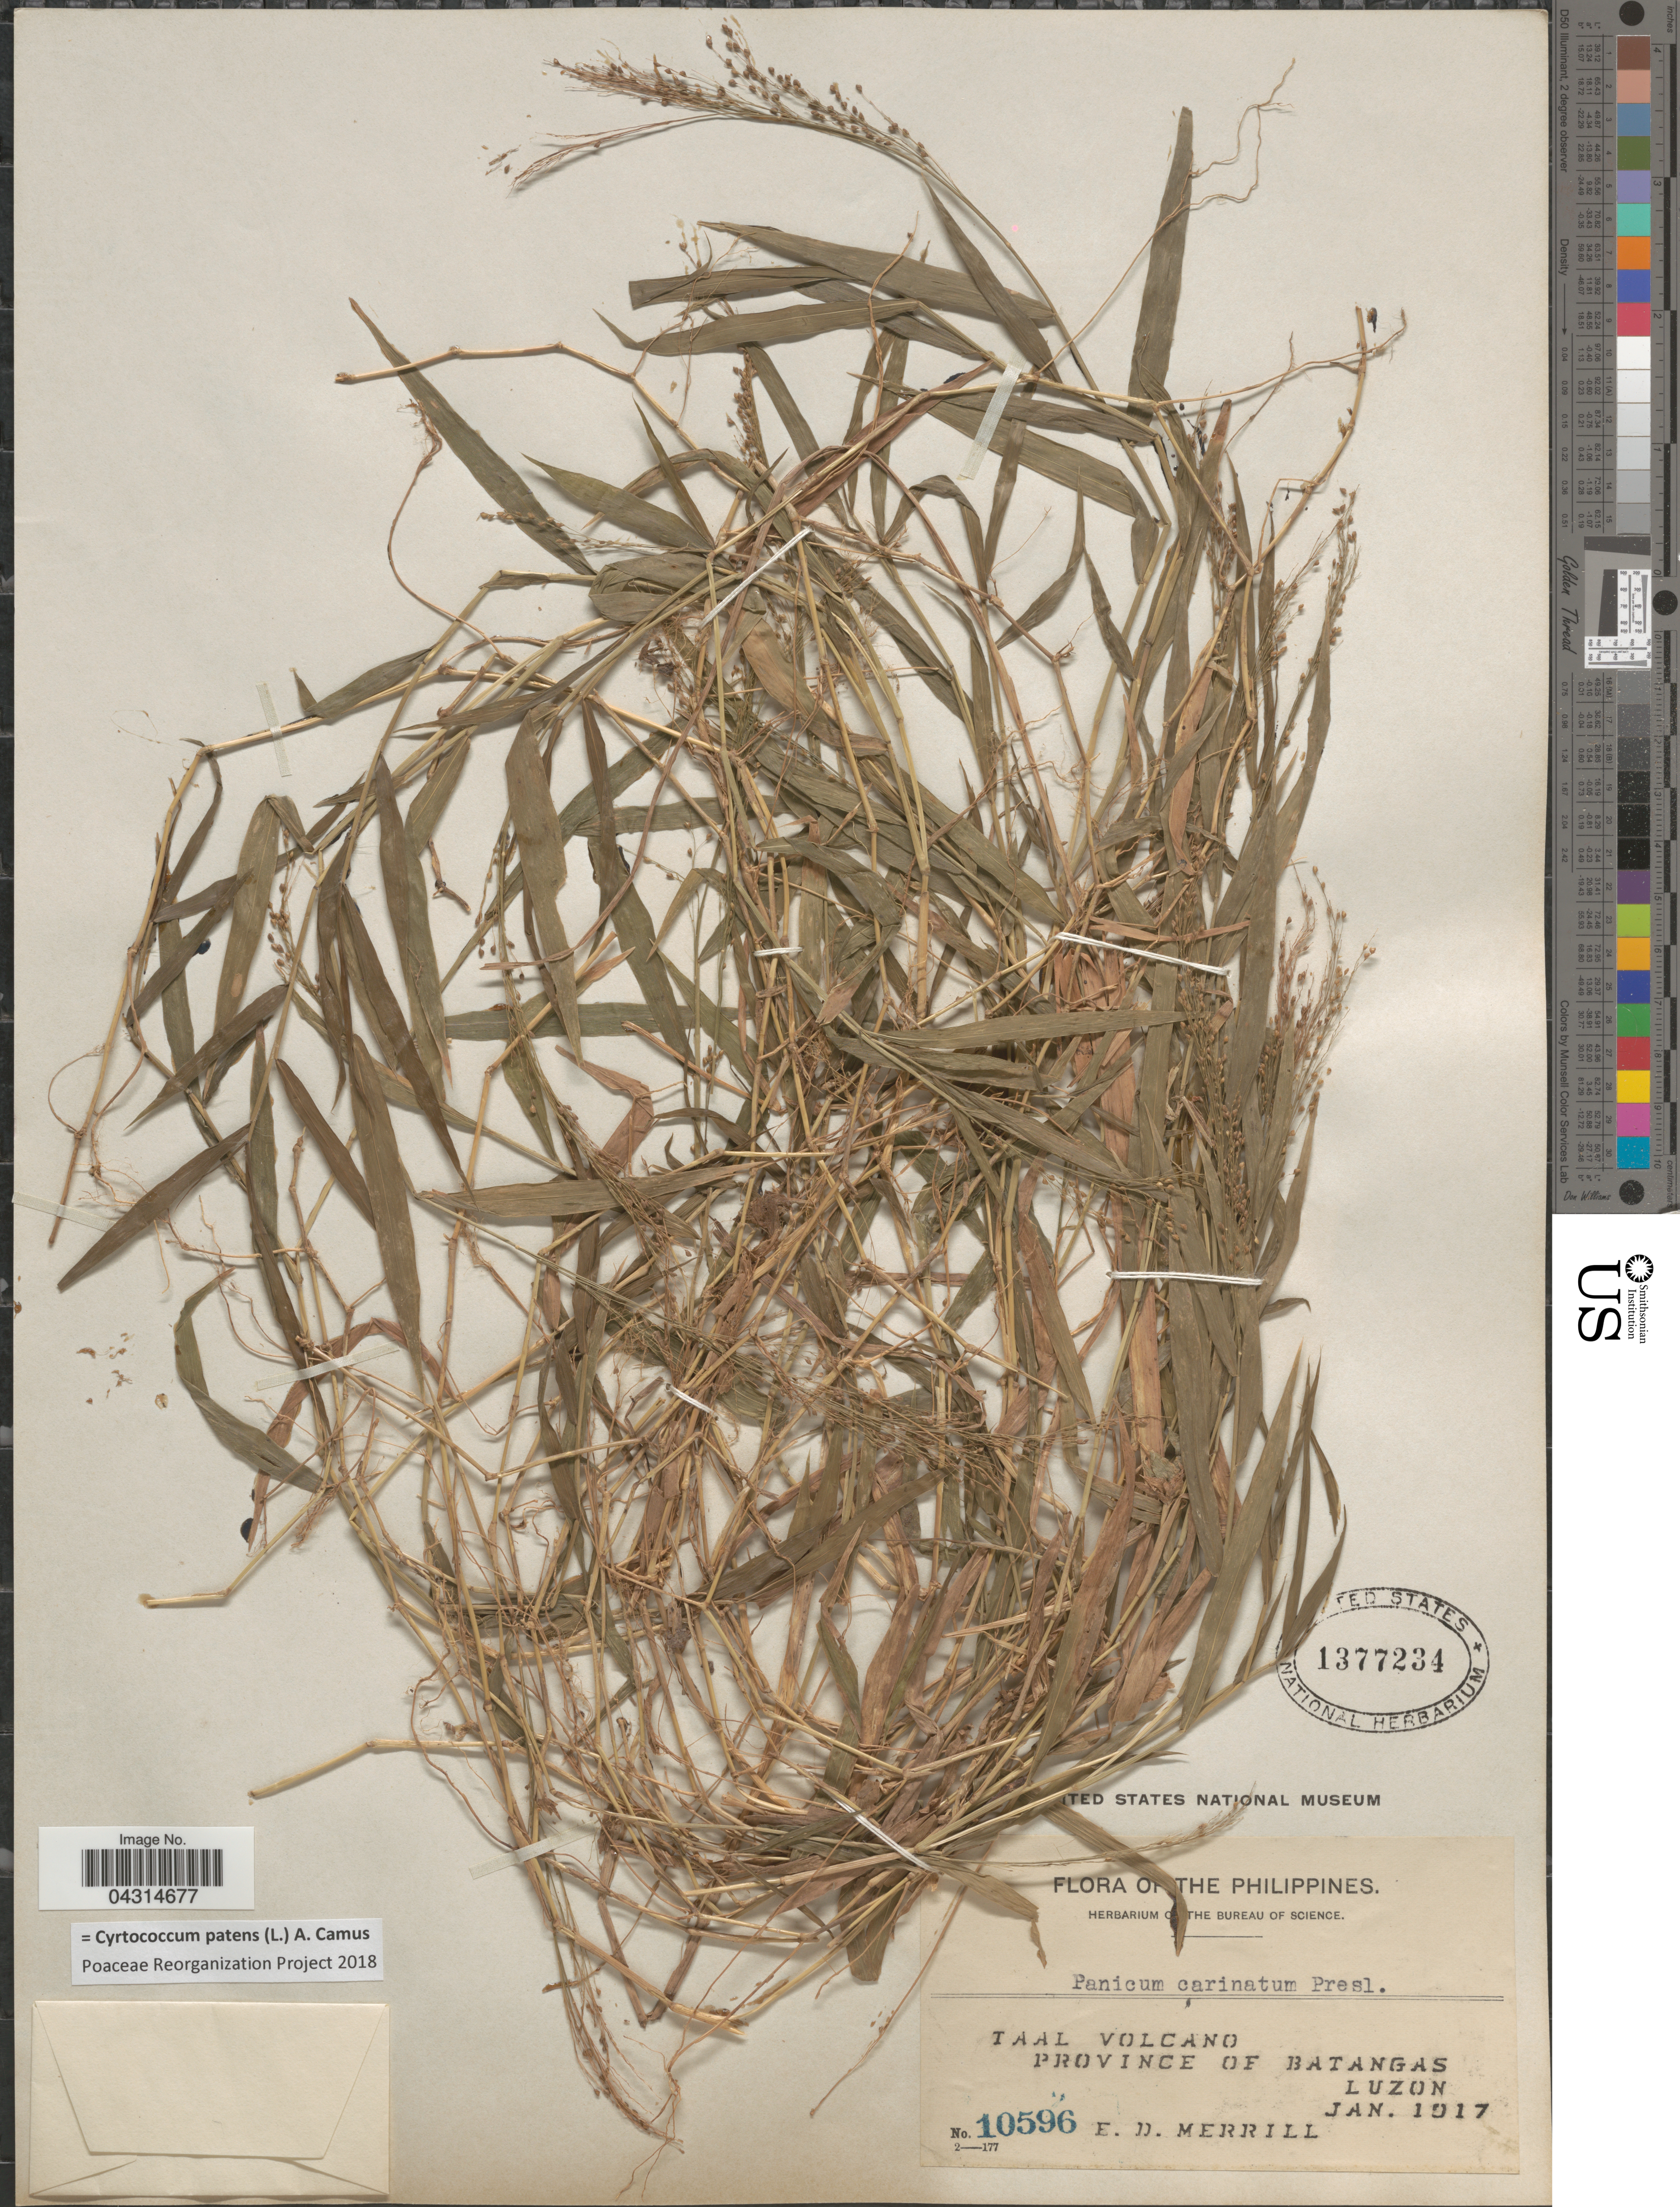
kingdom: Plantae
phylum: Tracheophyta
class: Liliopsida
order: Poales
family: Poaceae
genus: Cyrtococcum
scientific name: Cyrtococcum patens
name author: (L.) A. Camus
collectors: E. D. Merrill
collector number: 10596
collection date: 1917-01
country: Philippines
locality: Taal Volcano. Province of Batangas, Luzon.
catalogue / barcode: US 1377234